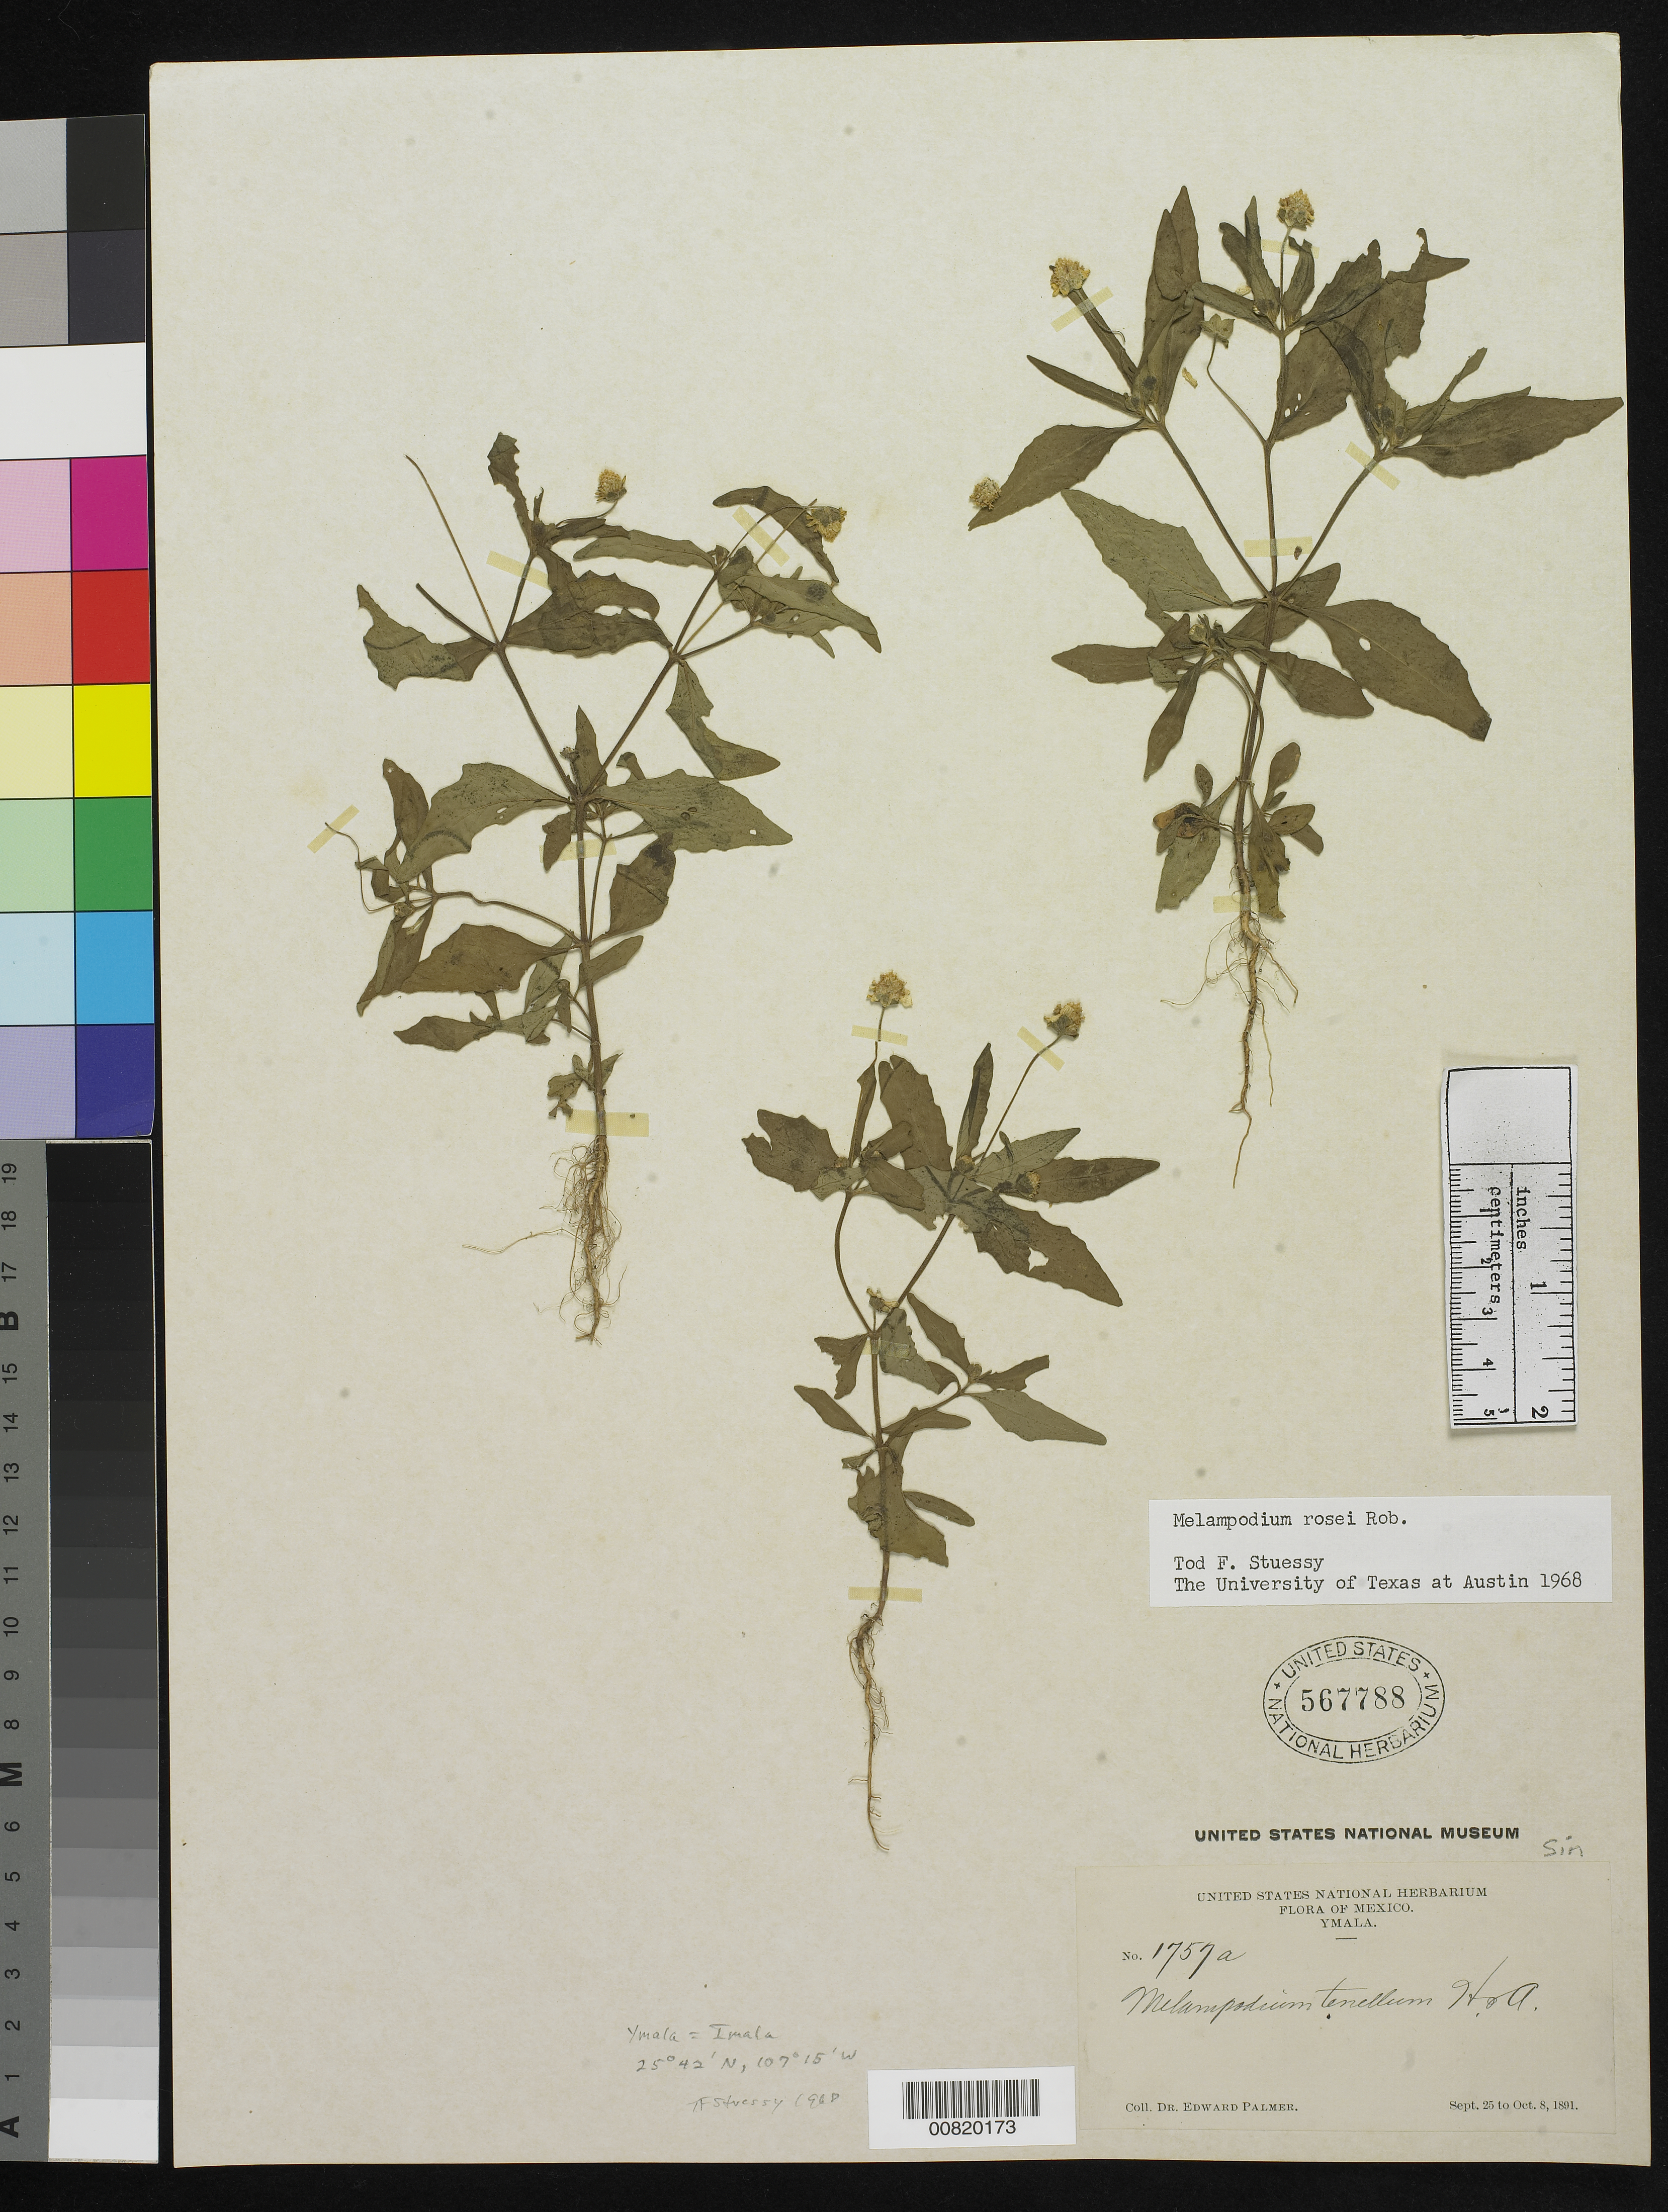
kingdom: Plantae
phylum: Tracheophyta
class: Magnoliopsida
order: Asterales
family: Asteraceae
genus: Melampodium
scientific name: Melampodium rosei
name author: B.L. Rob.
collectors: E. Palmer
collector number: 1757a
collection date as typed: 25 Sep 1891 to 08 Oct 1891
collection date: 1891-09-25/1891-10-08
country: Mexico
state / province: Sinaloa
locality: Ymala, Sinaloa.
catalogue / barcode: US 567788